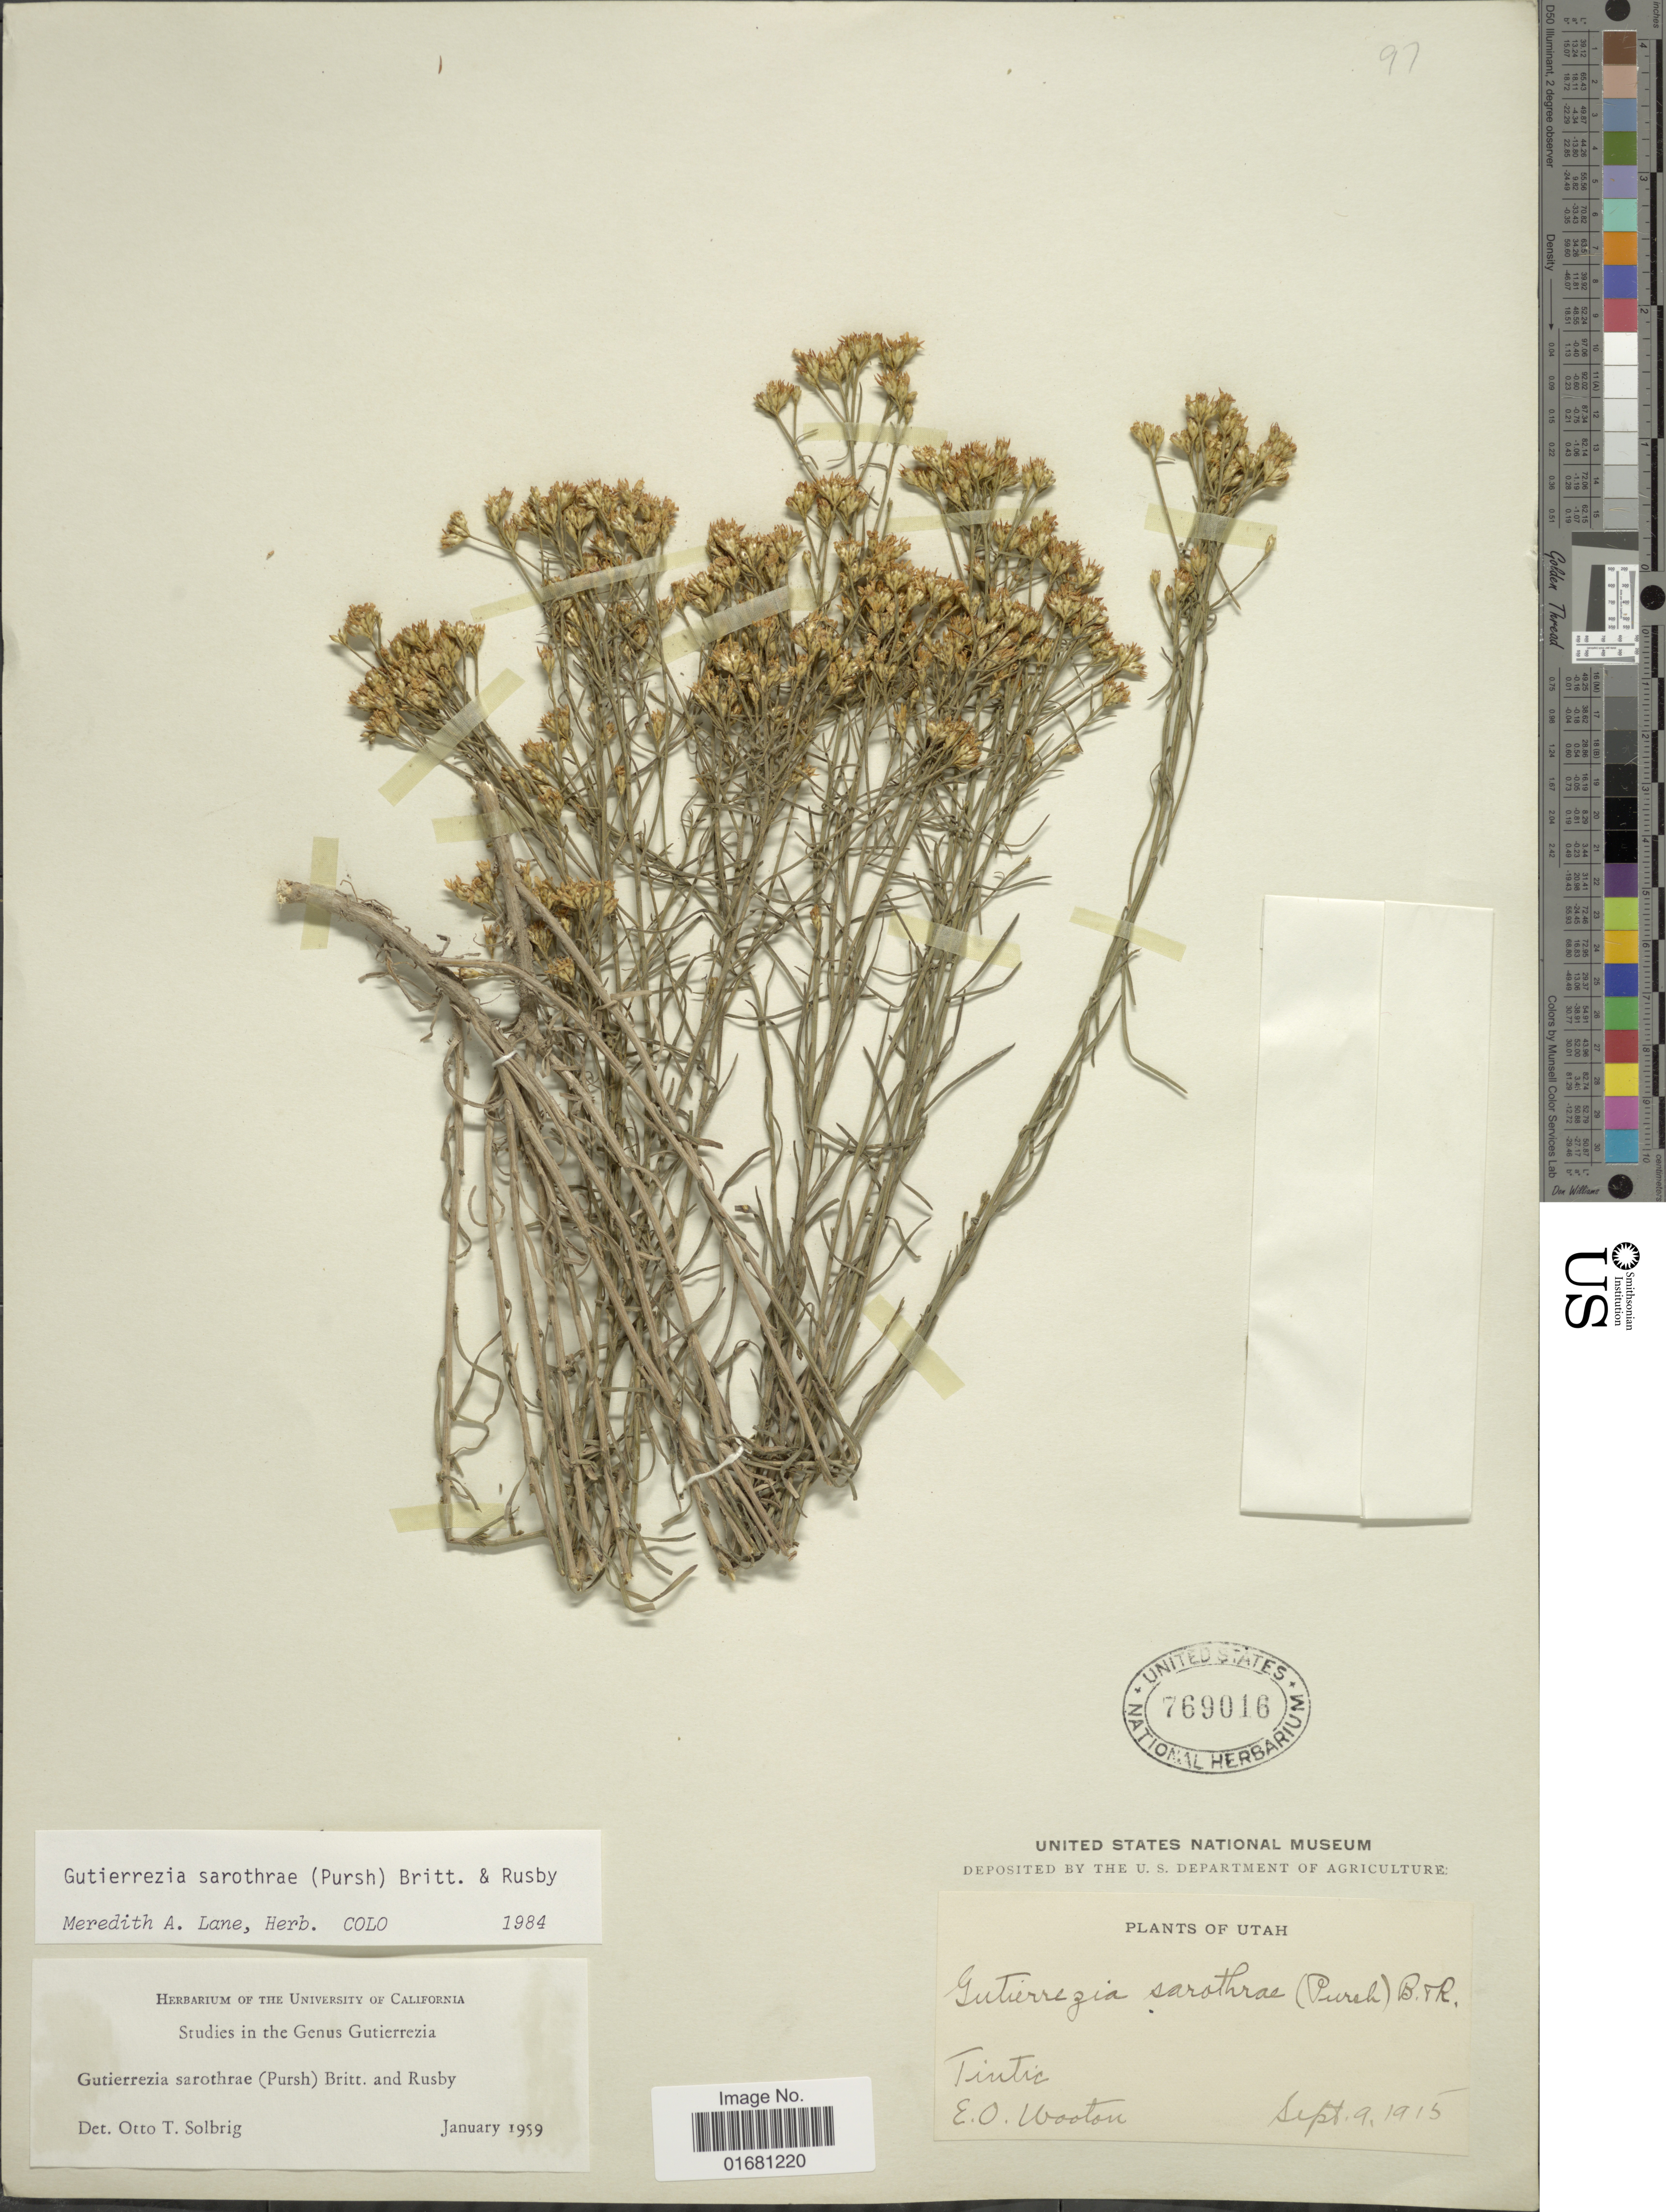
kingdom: Plantae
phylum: Tracheophyta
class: Magnoliopsida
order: Asterales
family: Asteraceae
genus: Gutierrezia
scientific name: Gutierrezia sarothrae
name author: (Pursh) Britton & Rusby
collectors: E. O. Wooton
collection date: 1915-09-09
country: United States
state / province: Utah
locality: Tintic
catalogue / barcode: US 769016